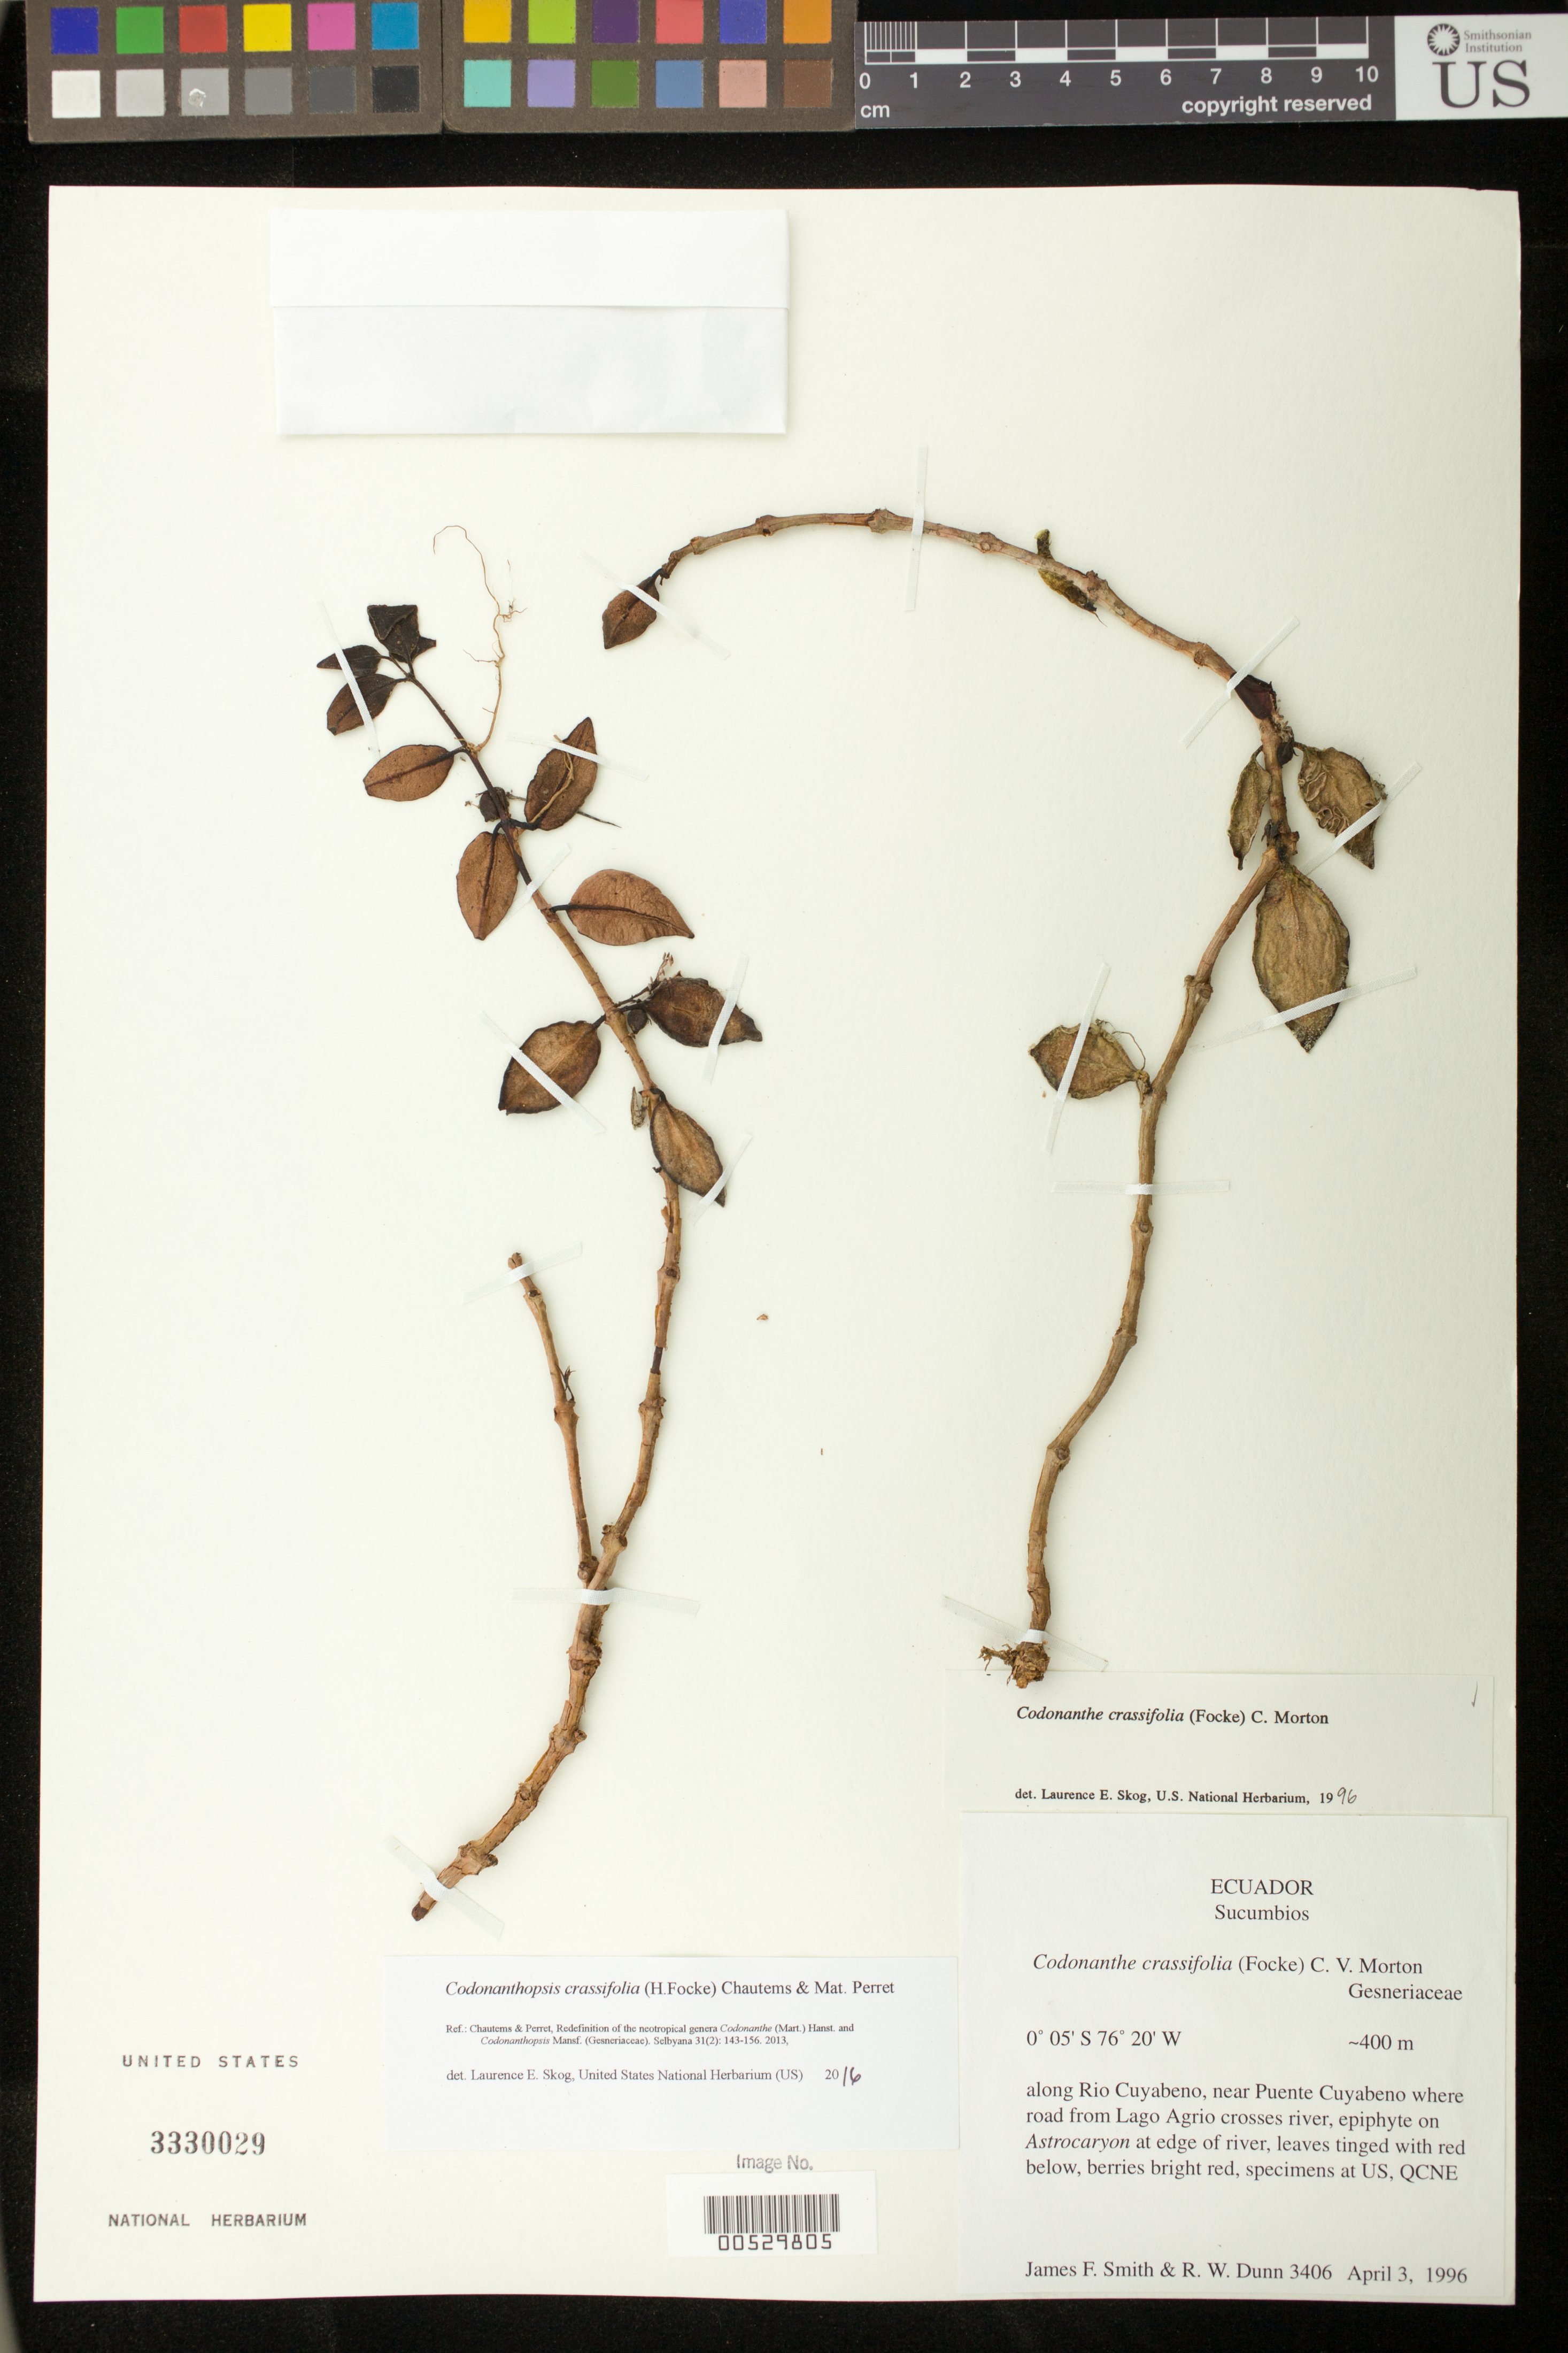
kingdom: Plantae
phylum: Tracheophyta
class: Magnoliopsida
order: Lamiales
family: Gesneriaceae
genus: Codonanthopsis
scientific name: Codonanthopsis crassifolia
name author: (H. Focke) Chautems & Mat.Perret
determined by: Skog, Laurence E.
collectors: J. Smith & R. Dunn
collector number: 3406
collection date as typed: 03 Apr 1996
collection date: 1996-04-03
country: Ecuador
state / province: Sucumbíos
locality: Along Rio Cuyabeno, near Puente Cuyabeno where road from Lago Agrio crosses river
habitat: At edge of river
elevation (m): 400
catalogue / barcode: US 3330029